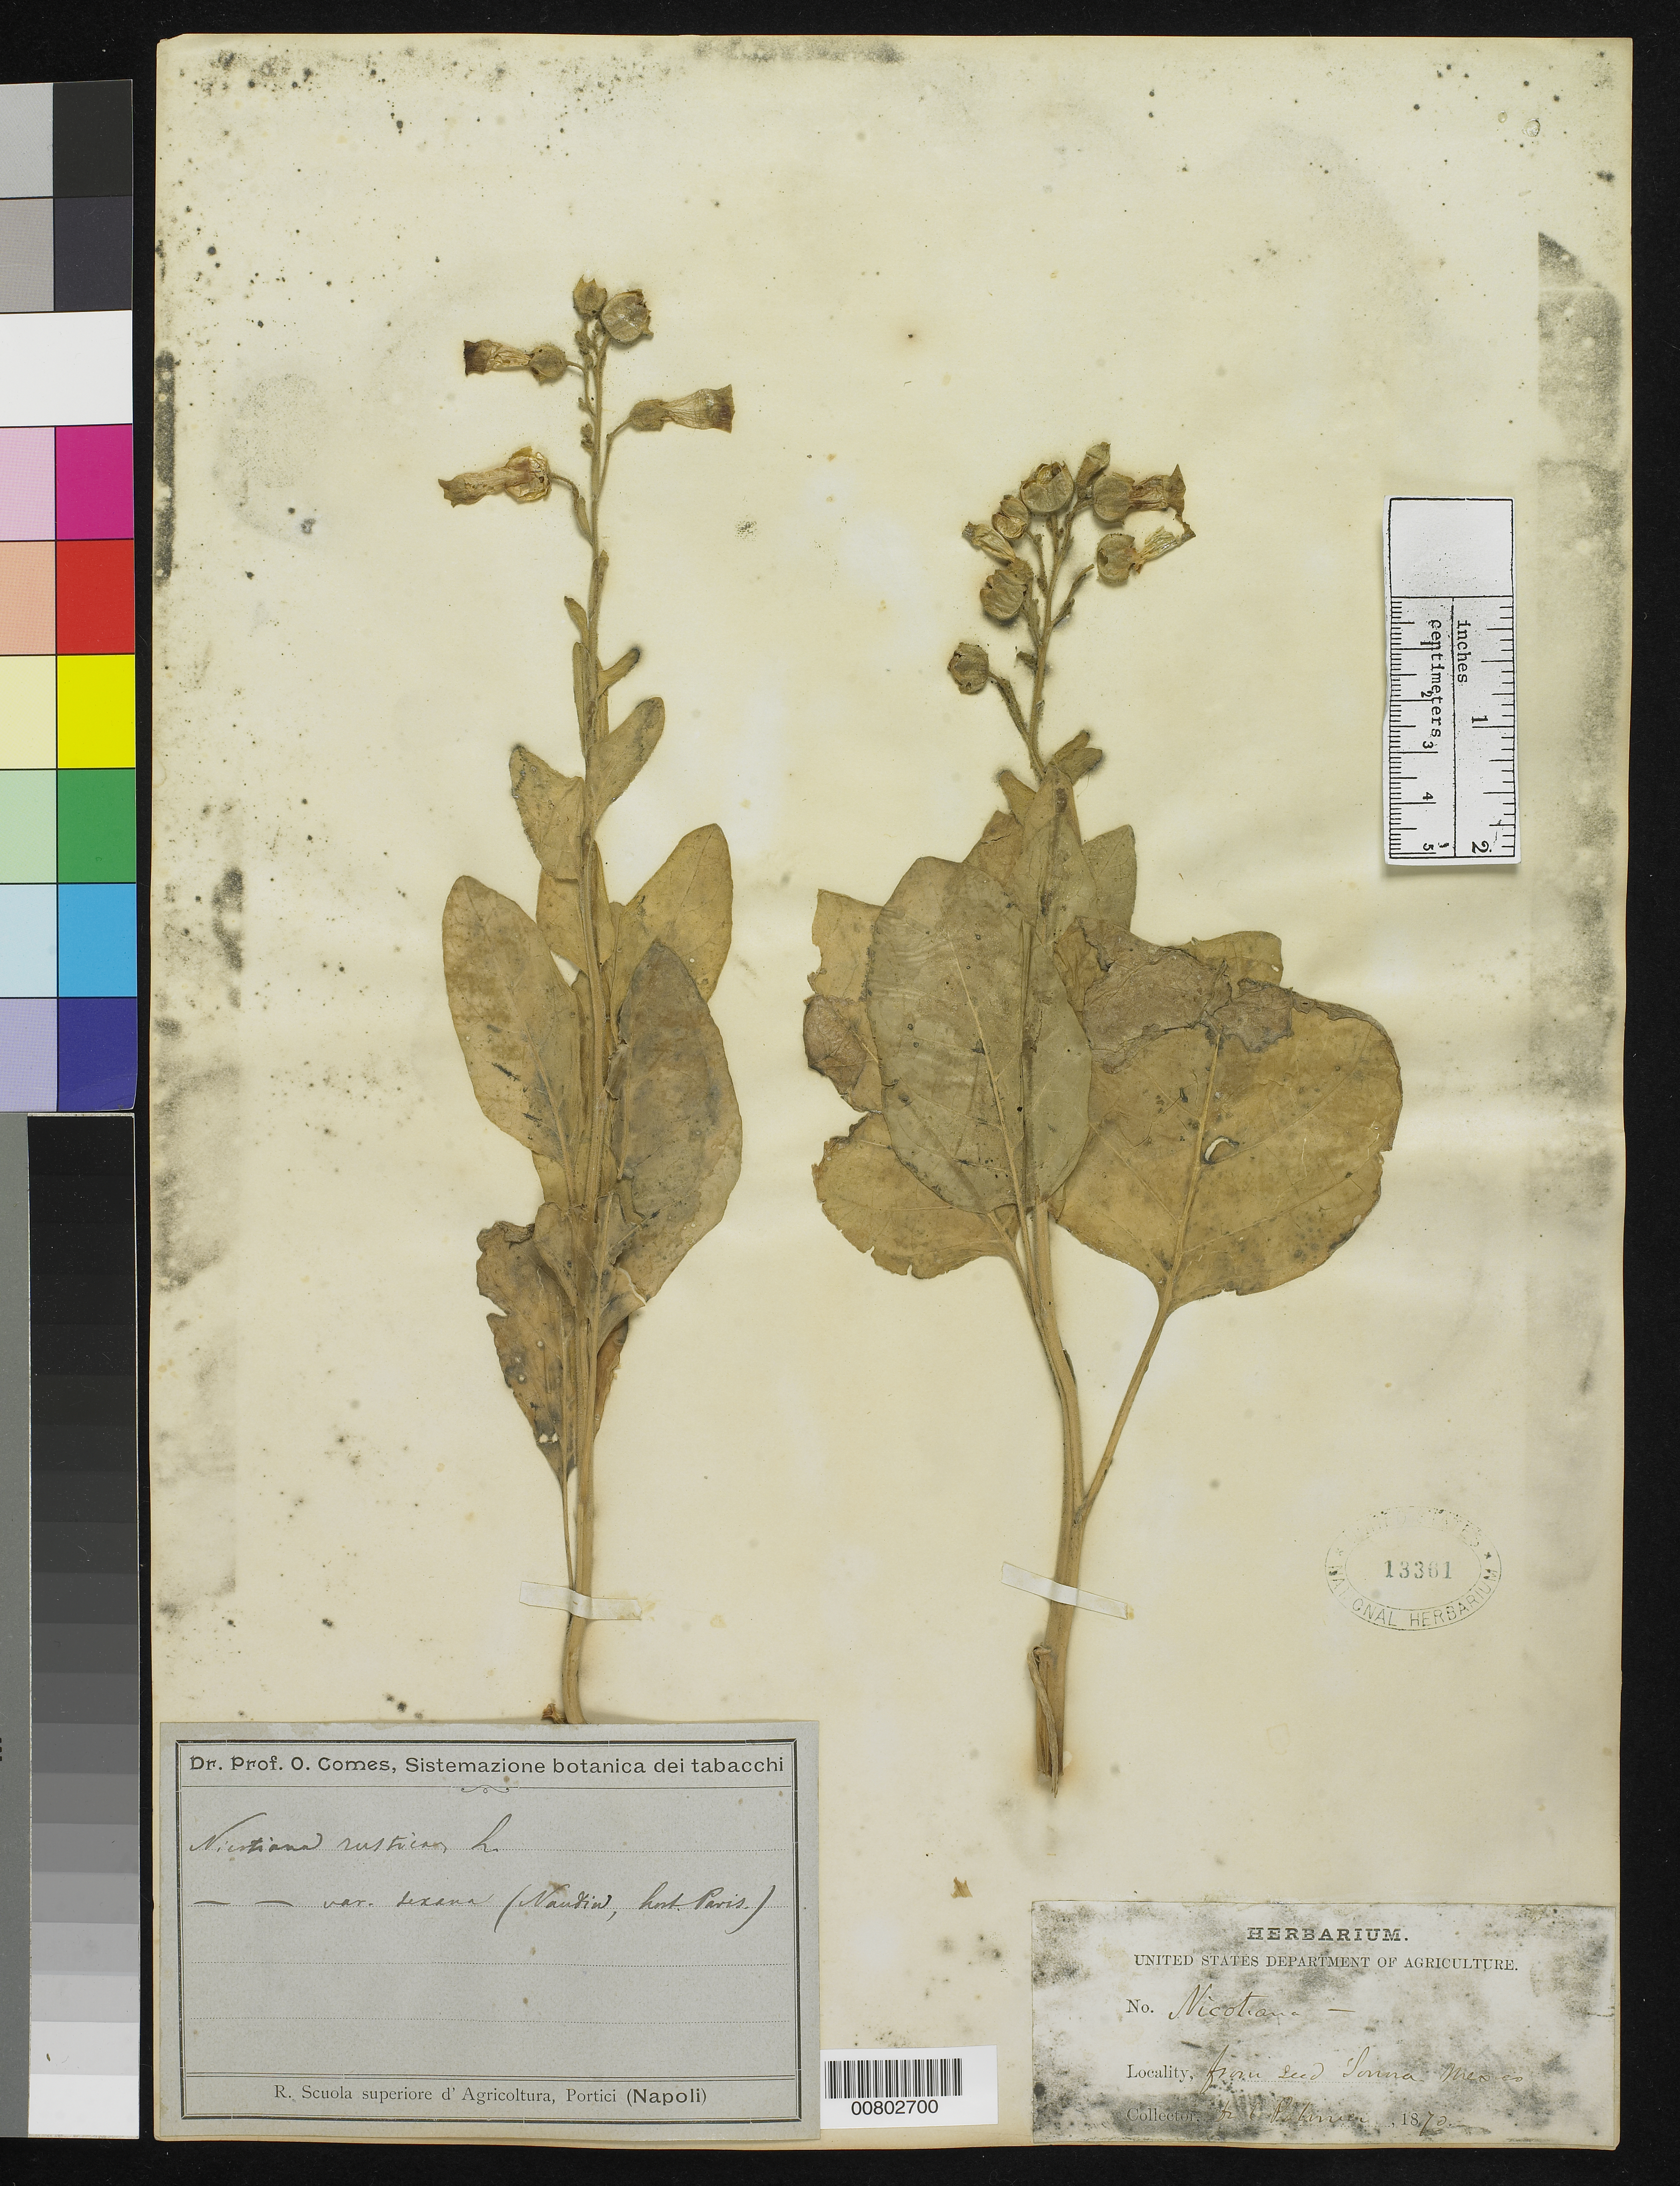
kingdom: Plantae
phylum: Tracheophyta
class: Magnoliopsida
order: Solanales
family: Solanaceae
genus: Nicotiana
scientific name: Nicotiana sp.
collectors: E. Palmer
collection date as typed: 1870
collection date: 1870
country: Mexico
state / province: Sonora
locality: Sonora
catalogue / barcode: US 13361